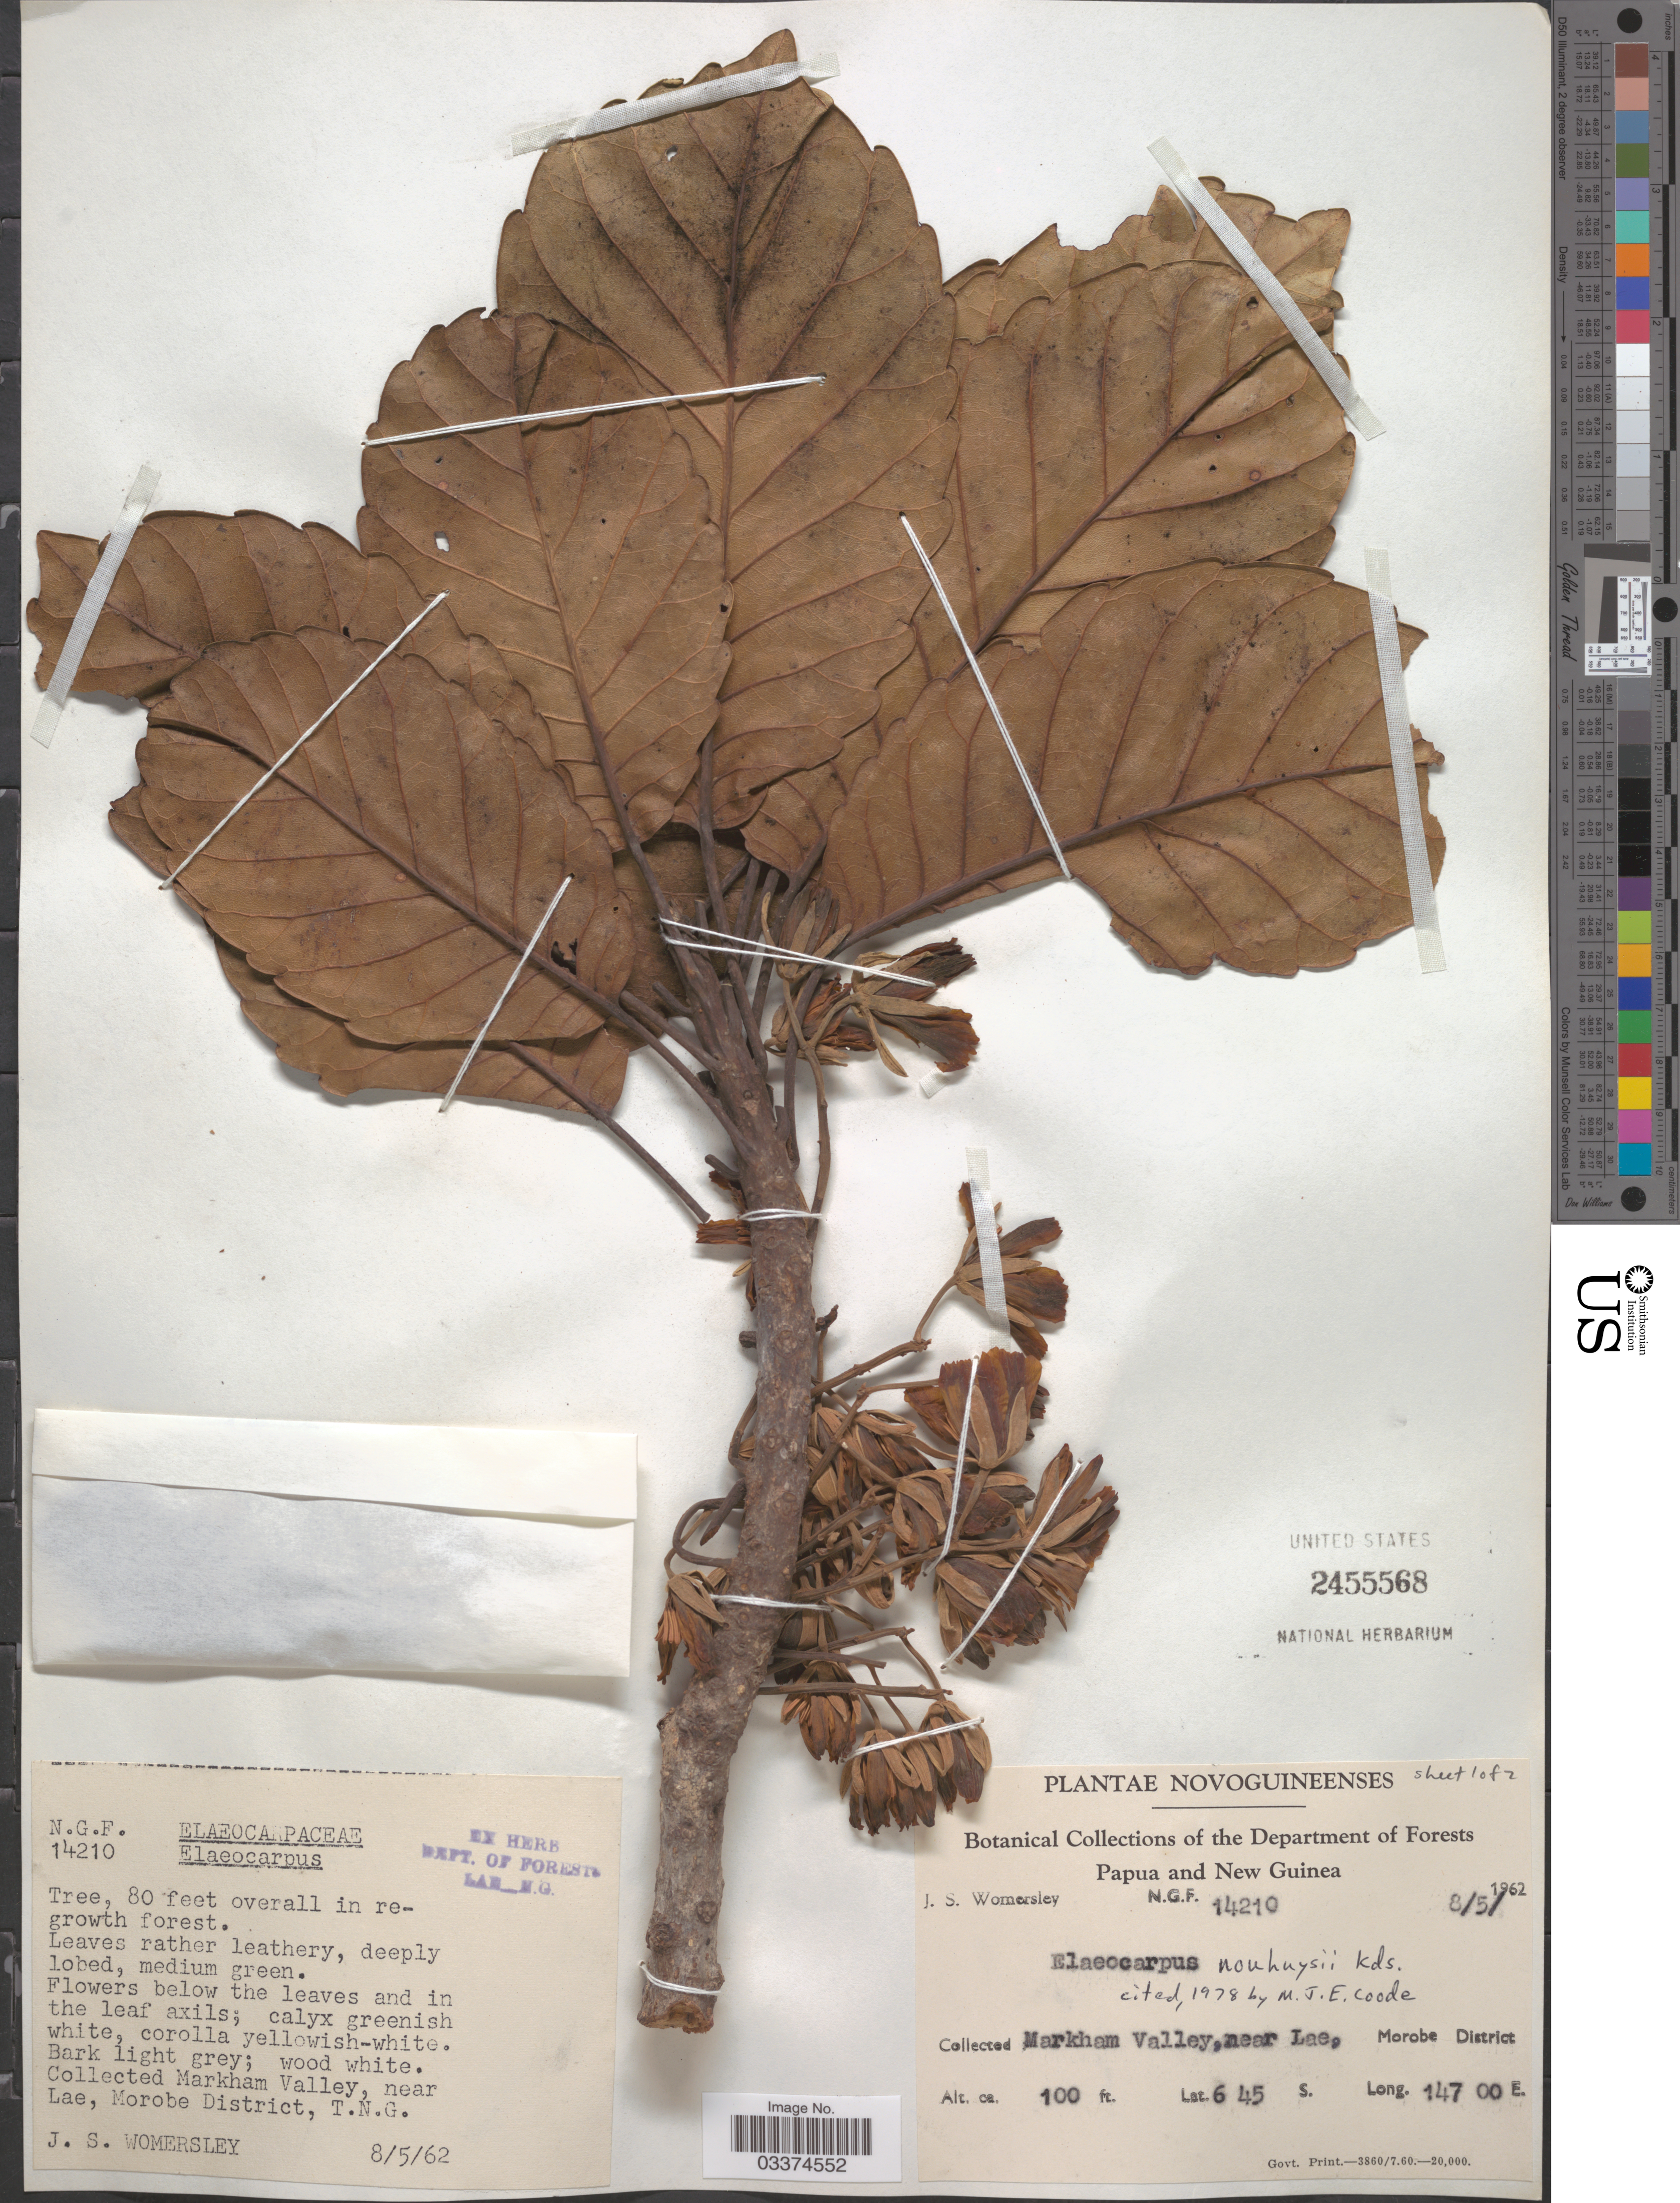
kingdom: Plantae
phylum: Tracheophyta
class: Magnoliopsida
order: Oxalidales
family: Elaeocarpaceae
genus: Elaeocarpus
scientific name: Elaeocarpus nouhuysii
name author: Koord.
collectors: J. S. Womersley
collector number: NGF14210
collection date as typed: Transcribed d/m/y: 8/5/62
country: Papua New Guinea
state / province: Morobe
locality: Novoguineenses, Markham Valley, near Lae, Morobe District, T.N.G.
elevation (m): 30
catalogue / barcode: US 2455568